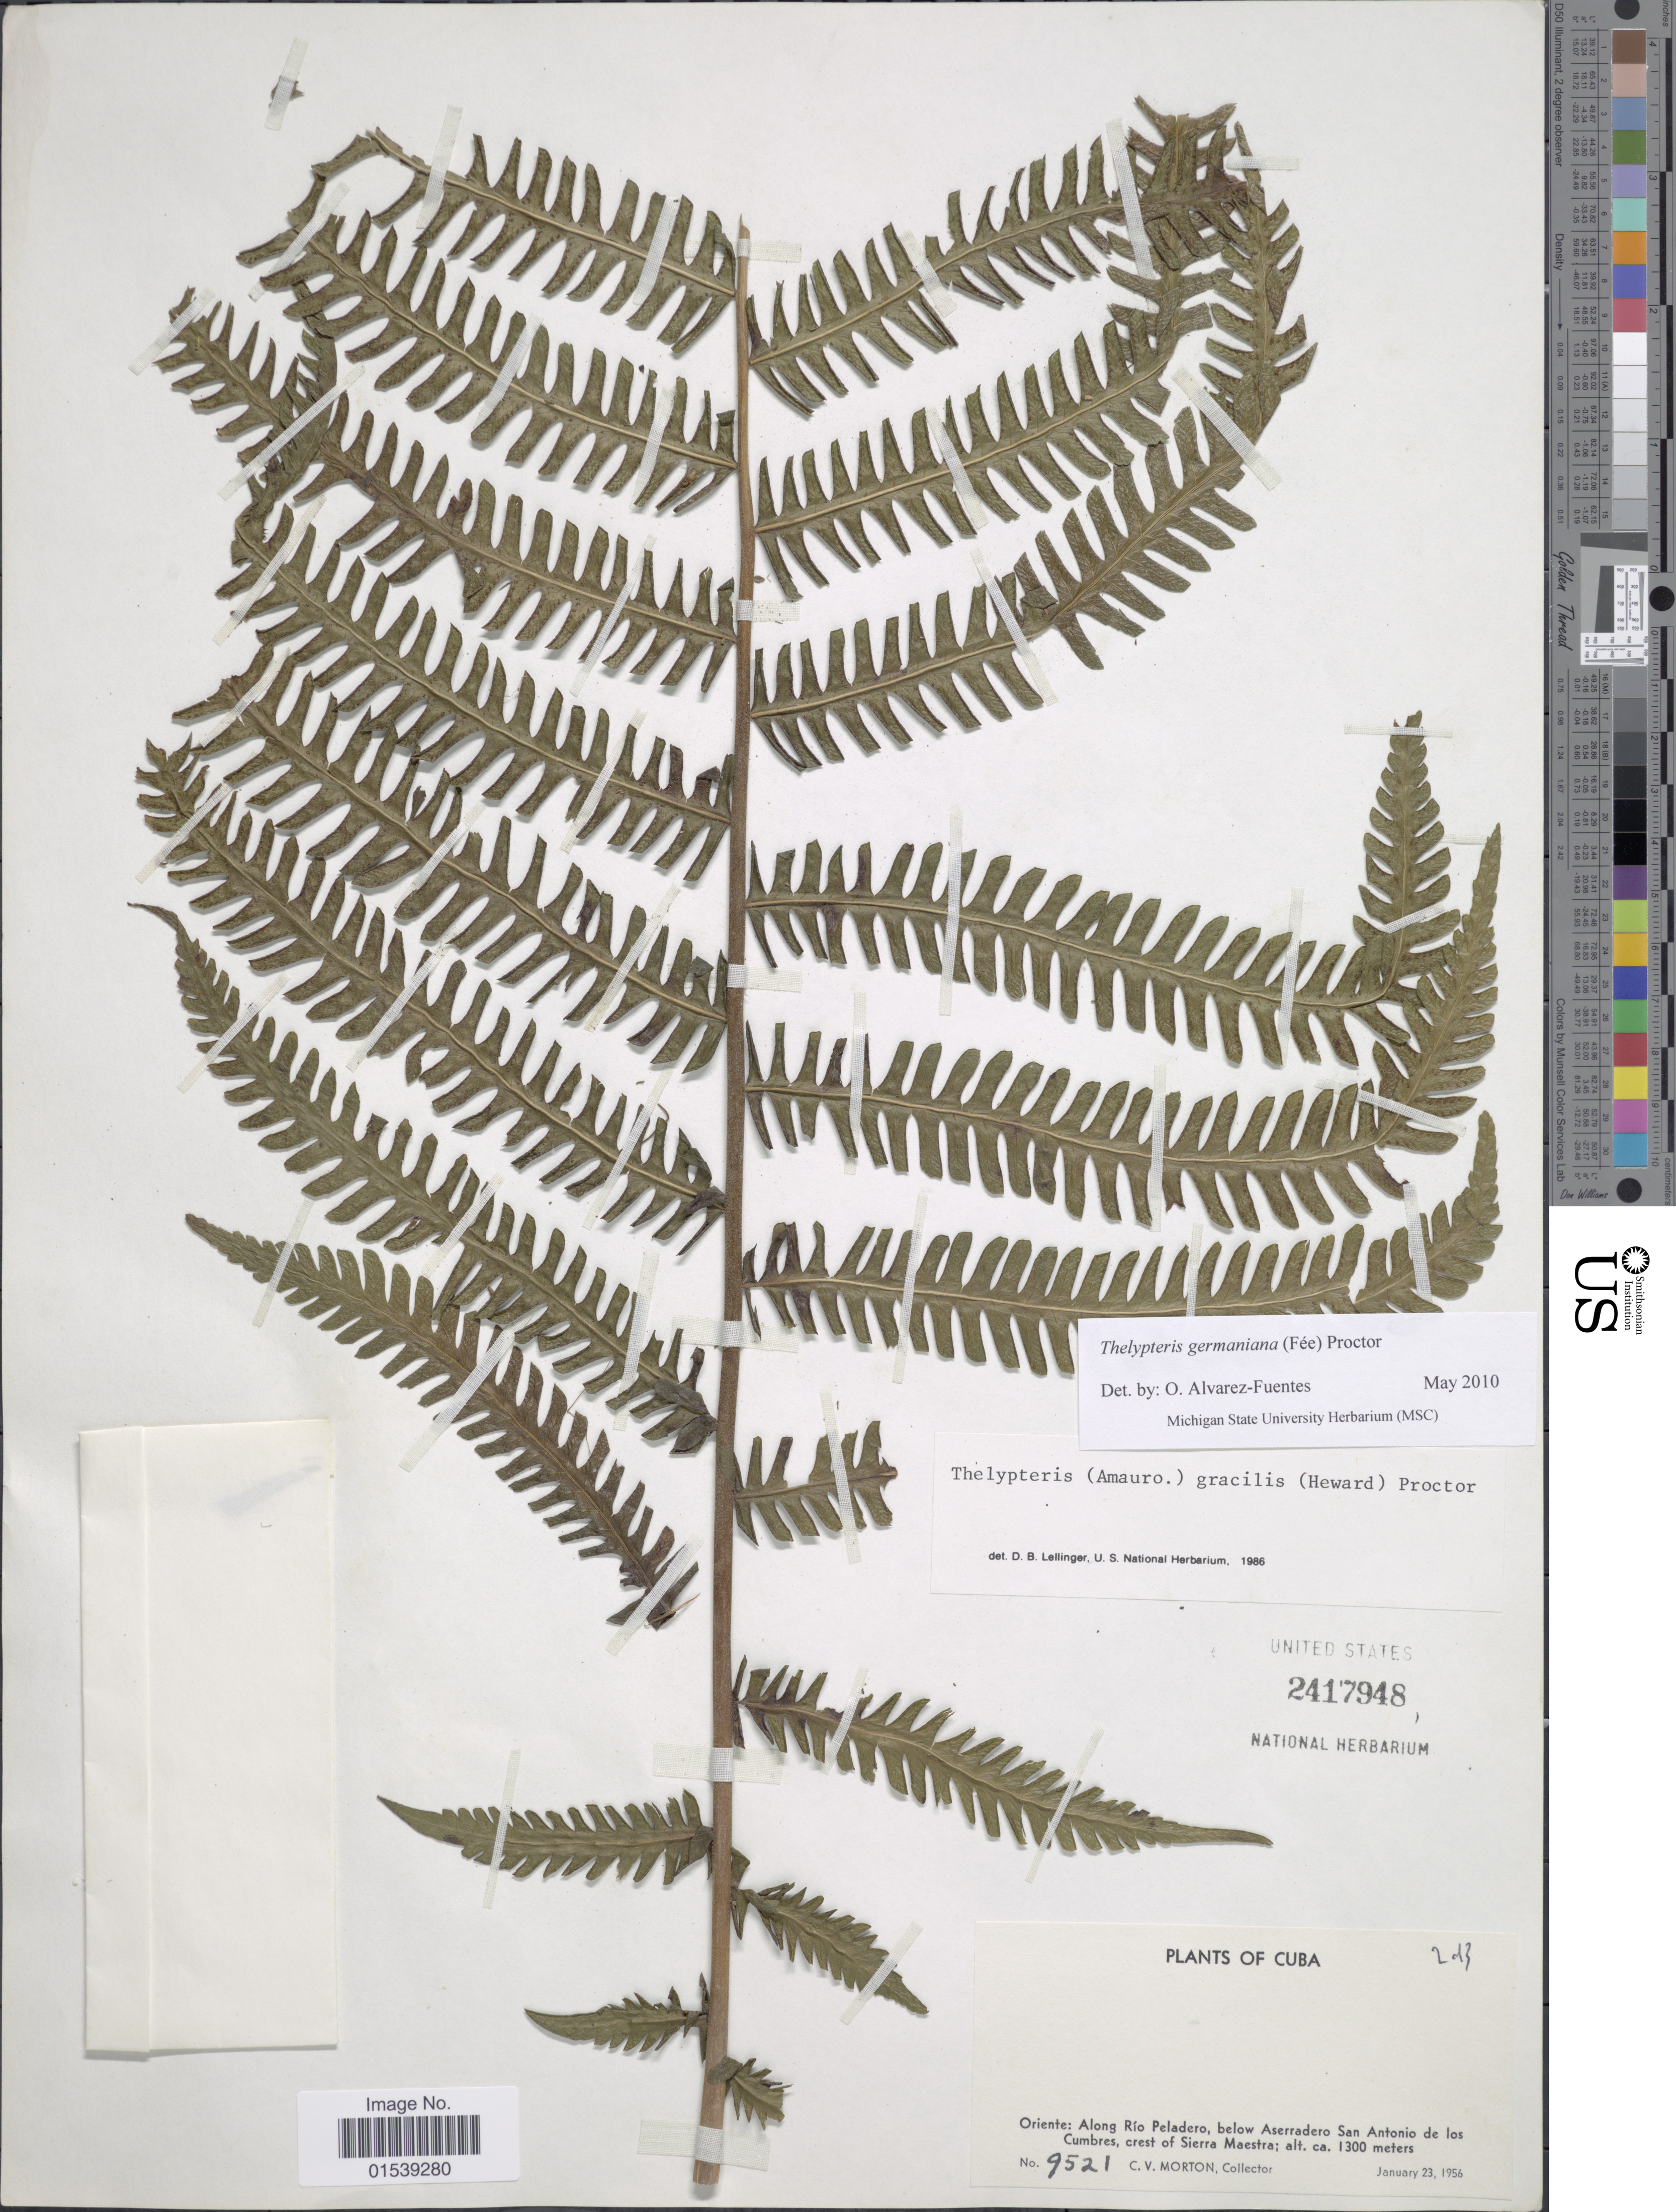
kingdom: Plantae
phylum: Tracheophyta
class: Polypodiopsida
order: Polypodiales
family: Thelypteridaceae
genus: Amauropelta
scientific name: Amauropelta germaniana (Fée) comb. nov., ined. 2015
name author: (Fée)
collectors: C. V. Morton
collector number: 9521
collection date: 1956-01-23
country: Cuba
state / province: Oriente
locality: Oriente: Along Rio Peladero, below Asseradero San Antonio de los Cumbres, crest of Sierra Maestra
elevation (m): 1300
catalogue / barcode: US 2417948